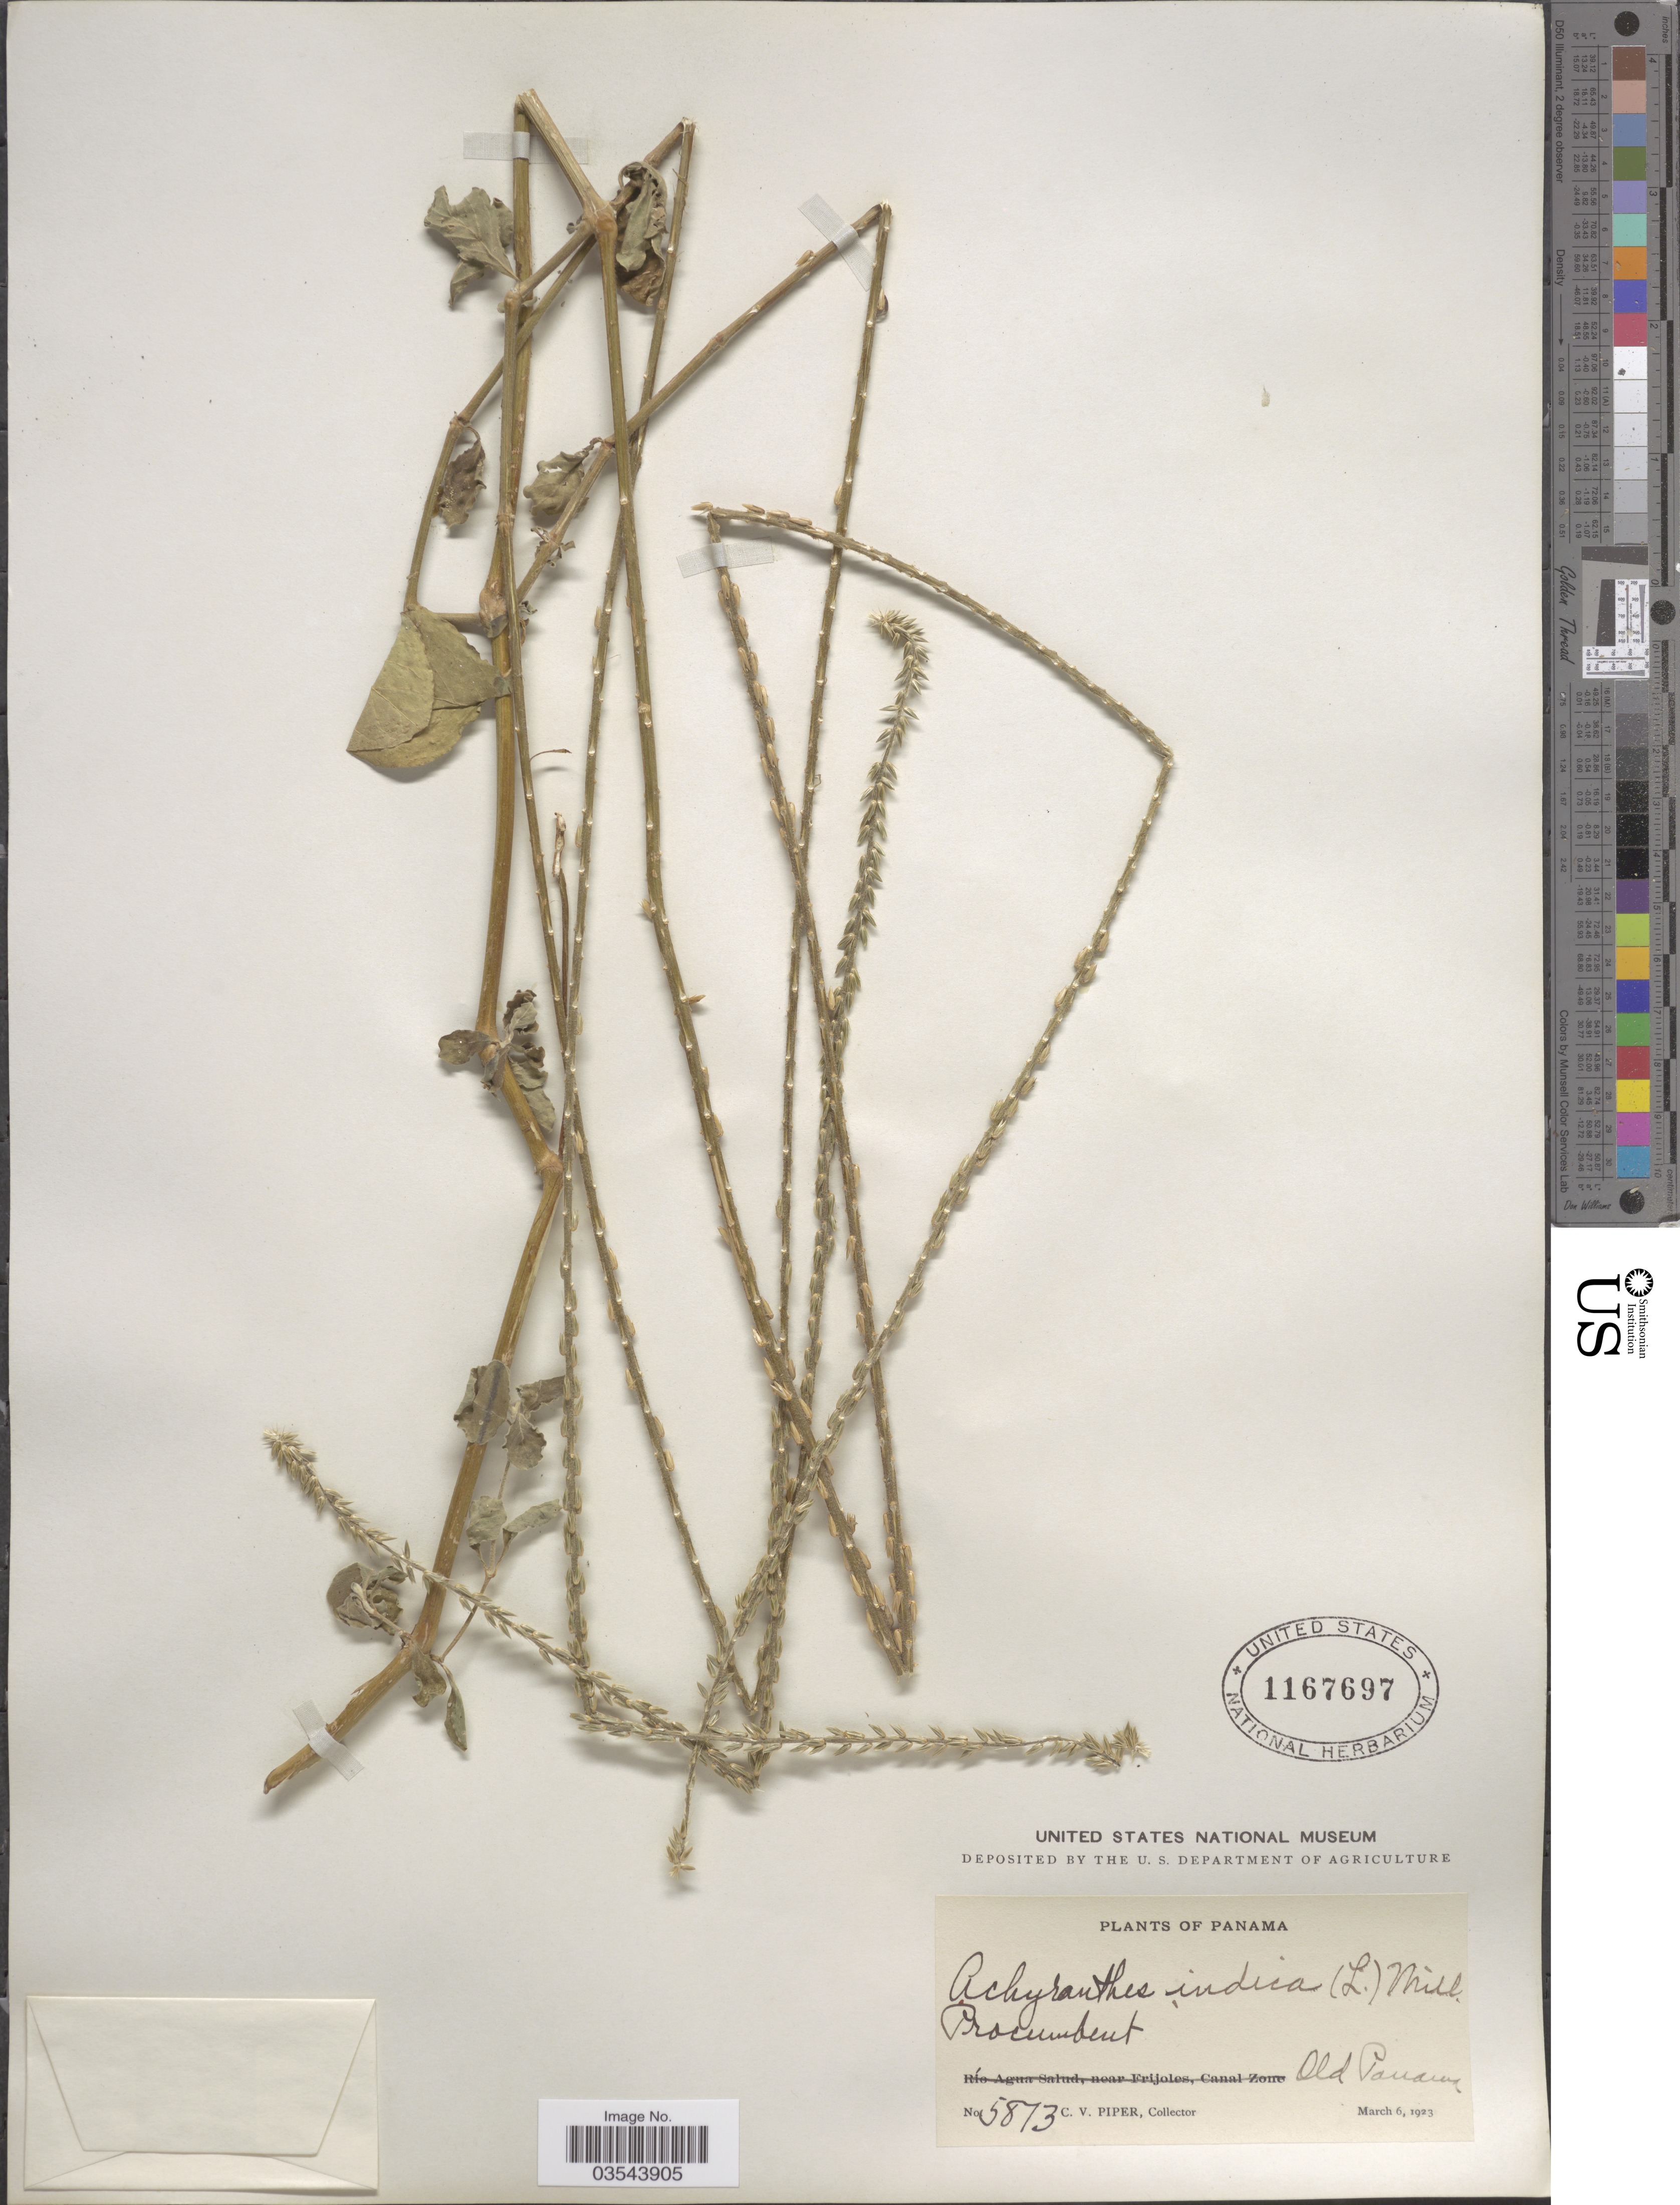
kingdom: Plantae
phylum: Tracheophyta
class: Magnoliopsida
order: Caryophyllales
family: Amaranthaceae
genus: Achyranthes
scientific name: Achyranthes indica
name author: (L.) Mill.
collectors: C. V. Piper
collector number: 5873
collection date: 1923-03-06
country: Panama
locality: Old Panama.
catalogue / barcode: US 1167697